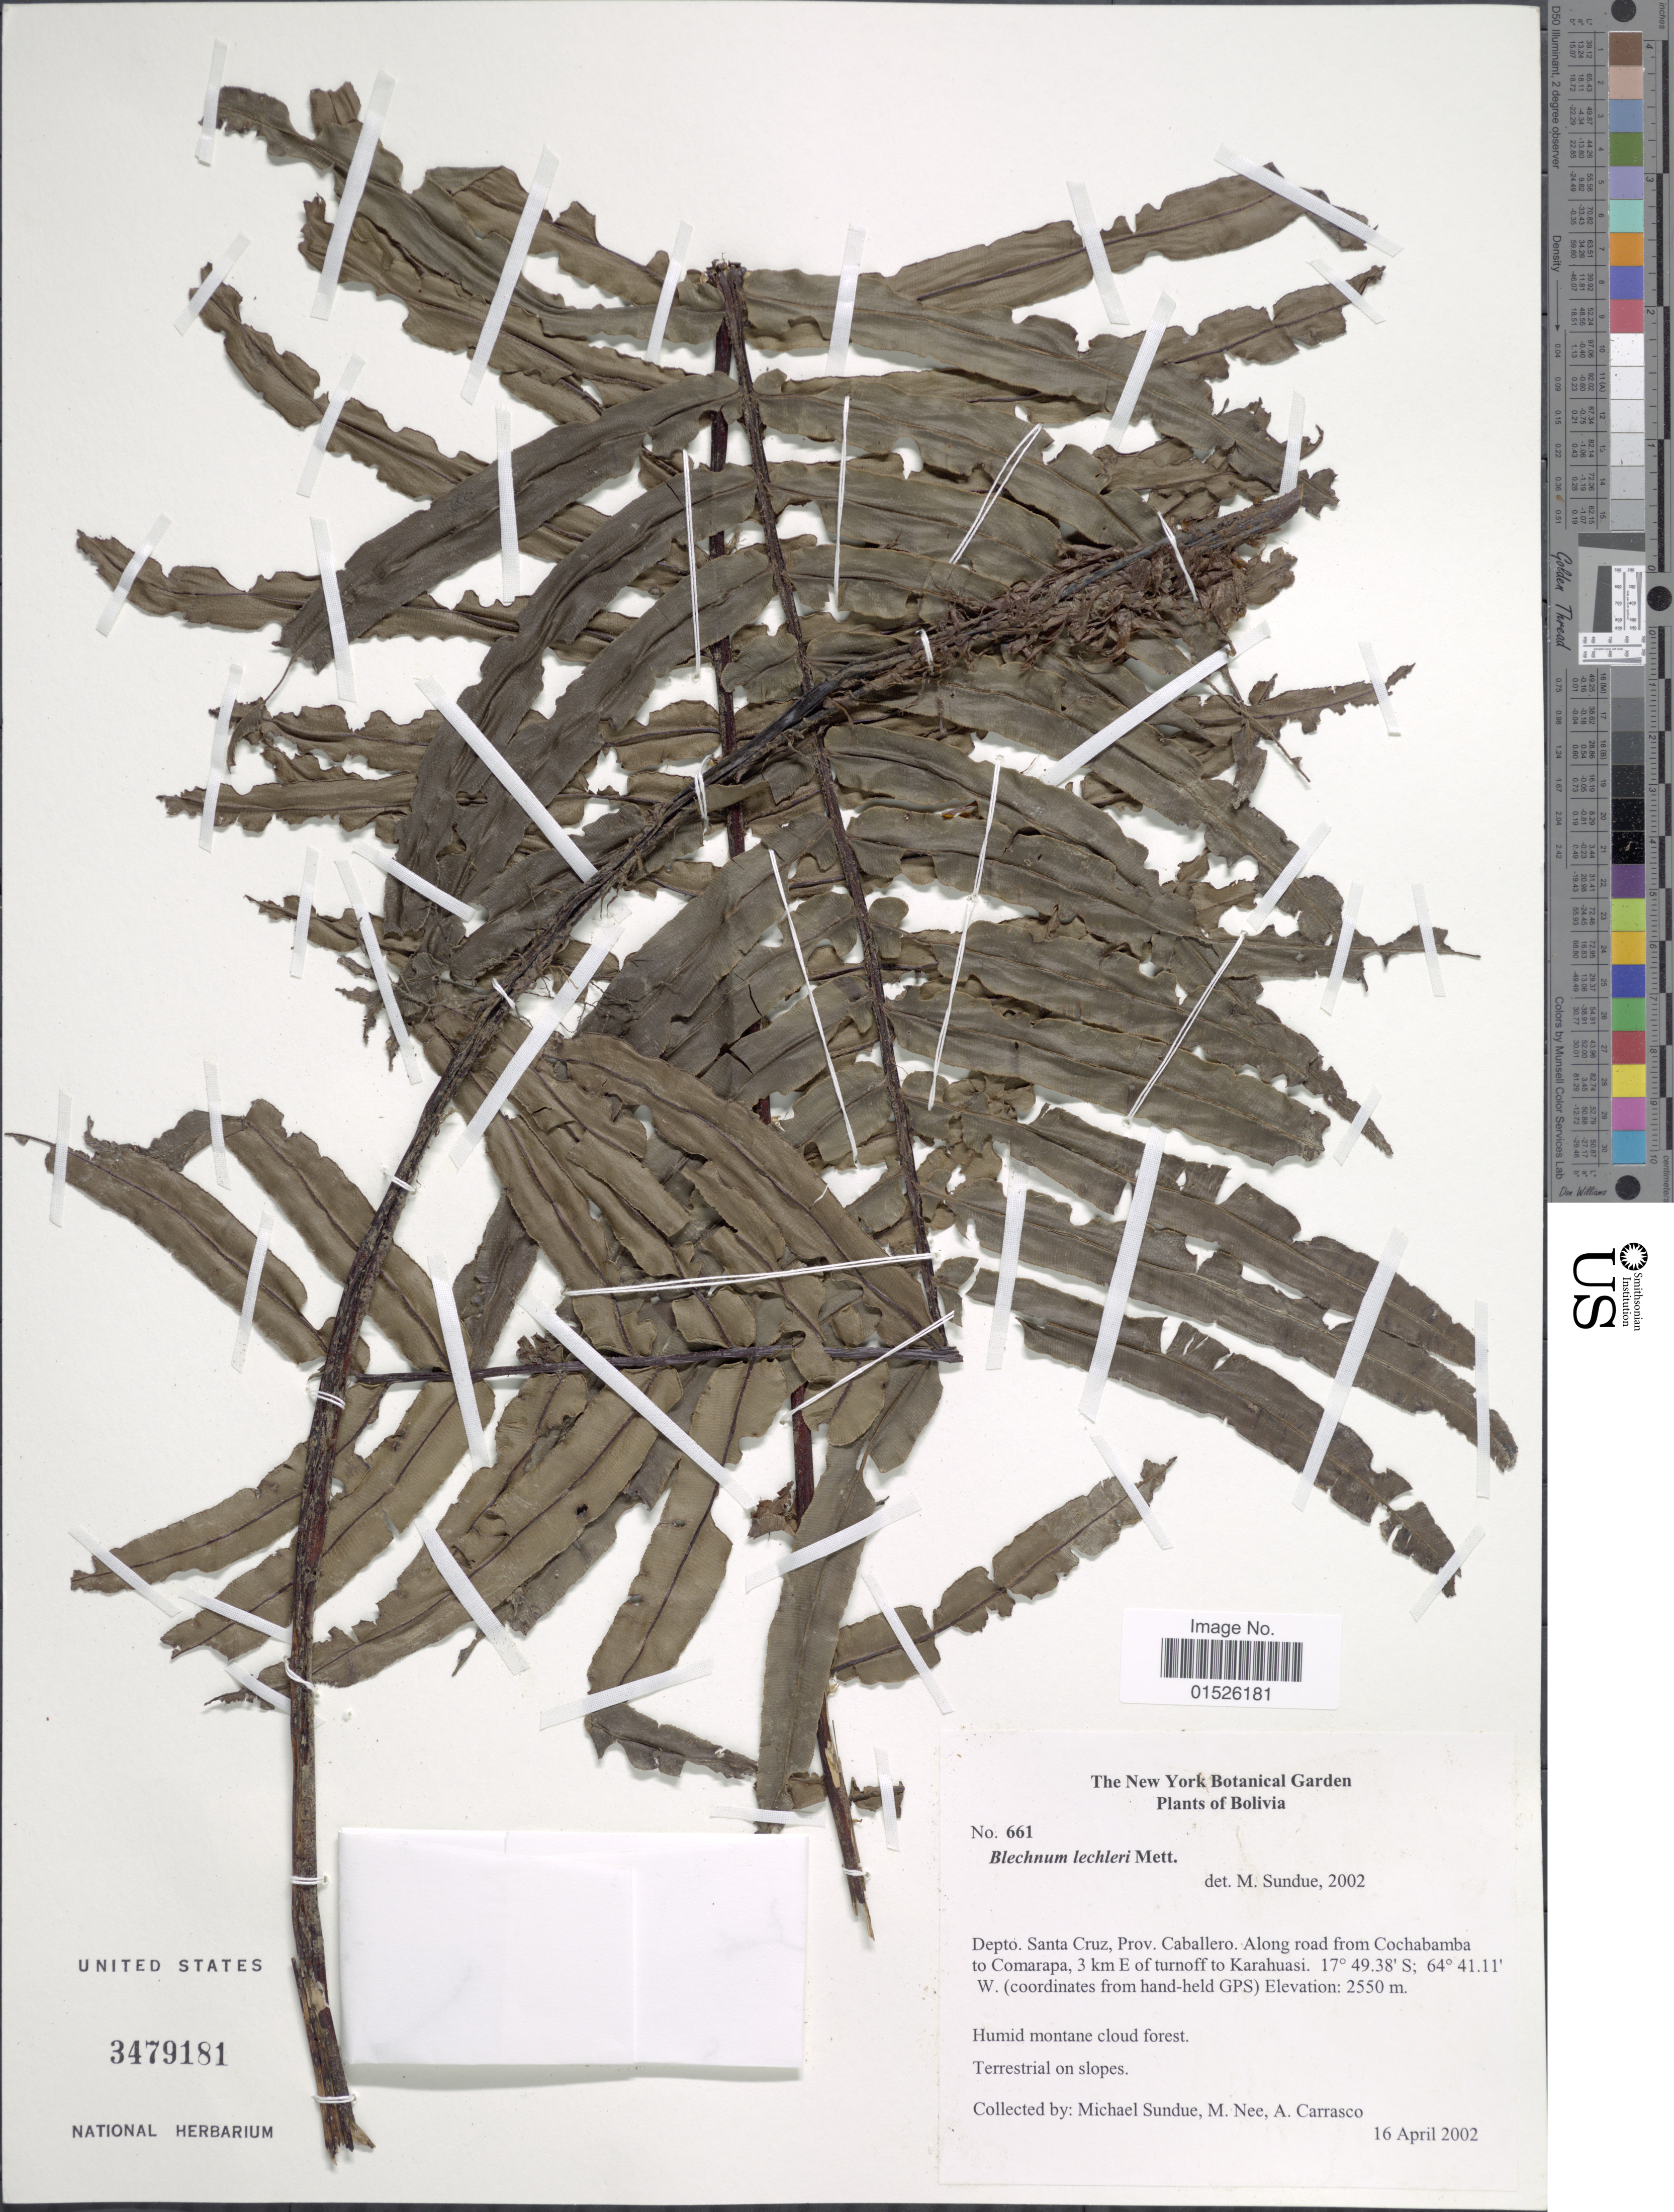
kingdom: Plantae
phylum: Tracheophyta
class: Polypodiopsida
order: Polypodiales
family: Blechnaceae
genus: Blechnum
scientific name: Blechnum lechleri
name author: Mett.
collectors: M. Sundue, M. Nee & A. Carrasco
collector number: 661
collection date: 2002-04-16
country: Bolivia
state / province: Santa Cruz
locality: Bolivia, Depto, Santa Cruz, Prov. Caballero. Along road from Cochabamba to Comarapa, 3 km E of turnoff to Karahuasi.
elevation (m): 2550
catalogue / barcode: US 3479181